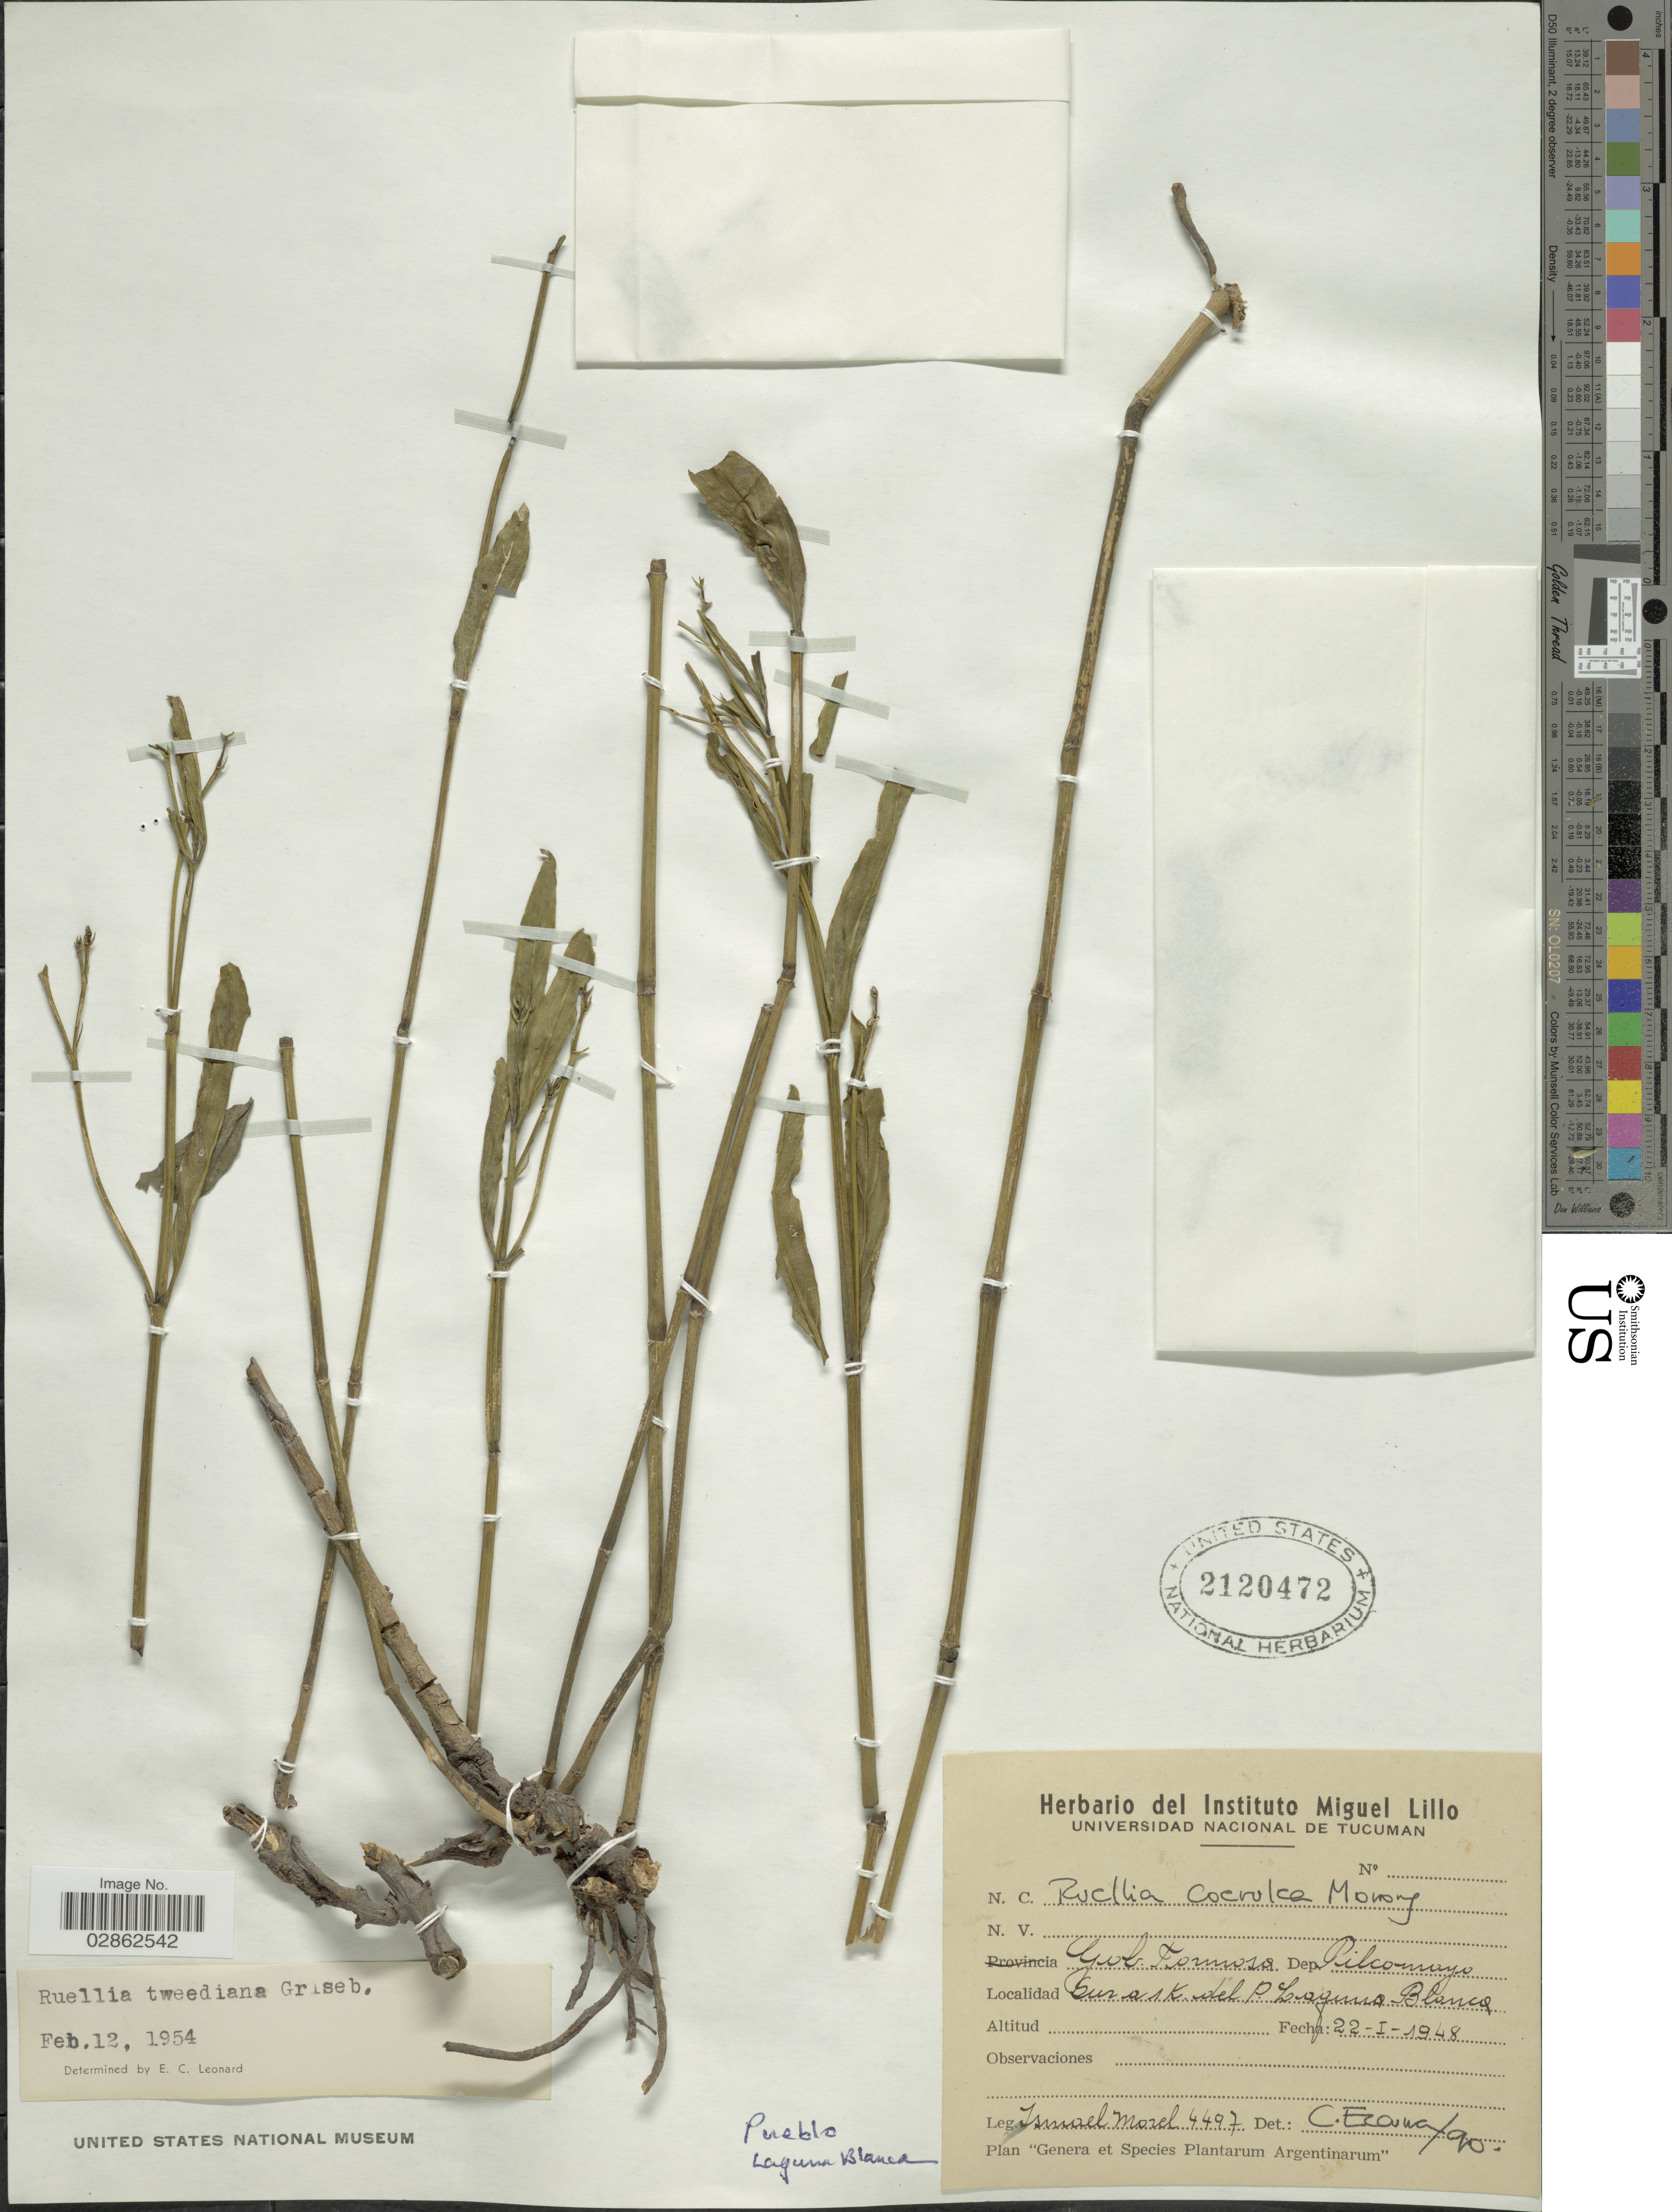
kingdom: Plantae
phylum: Tracheophyta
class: Magnoliopsida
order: Lamiales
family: Acanthaceae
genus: Ruellia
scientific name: Ruellia coerulea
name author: Morong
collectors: I. Morel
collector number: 4497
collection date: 1948-01-22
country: Argentina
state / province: Formosa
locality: Gob. Formosa. Dep. Pilcomayo. Sur a 1 K. del P. Laguna Blanca.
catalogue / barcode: US 2120472